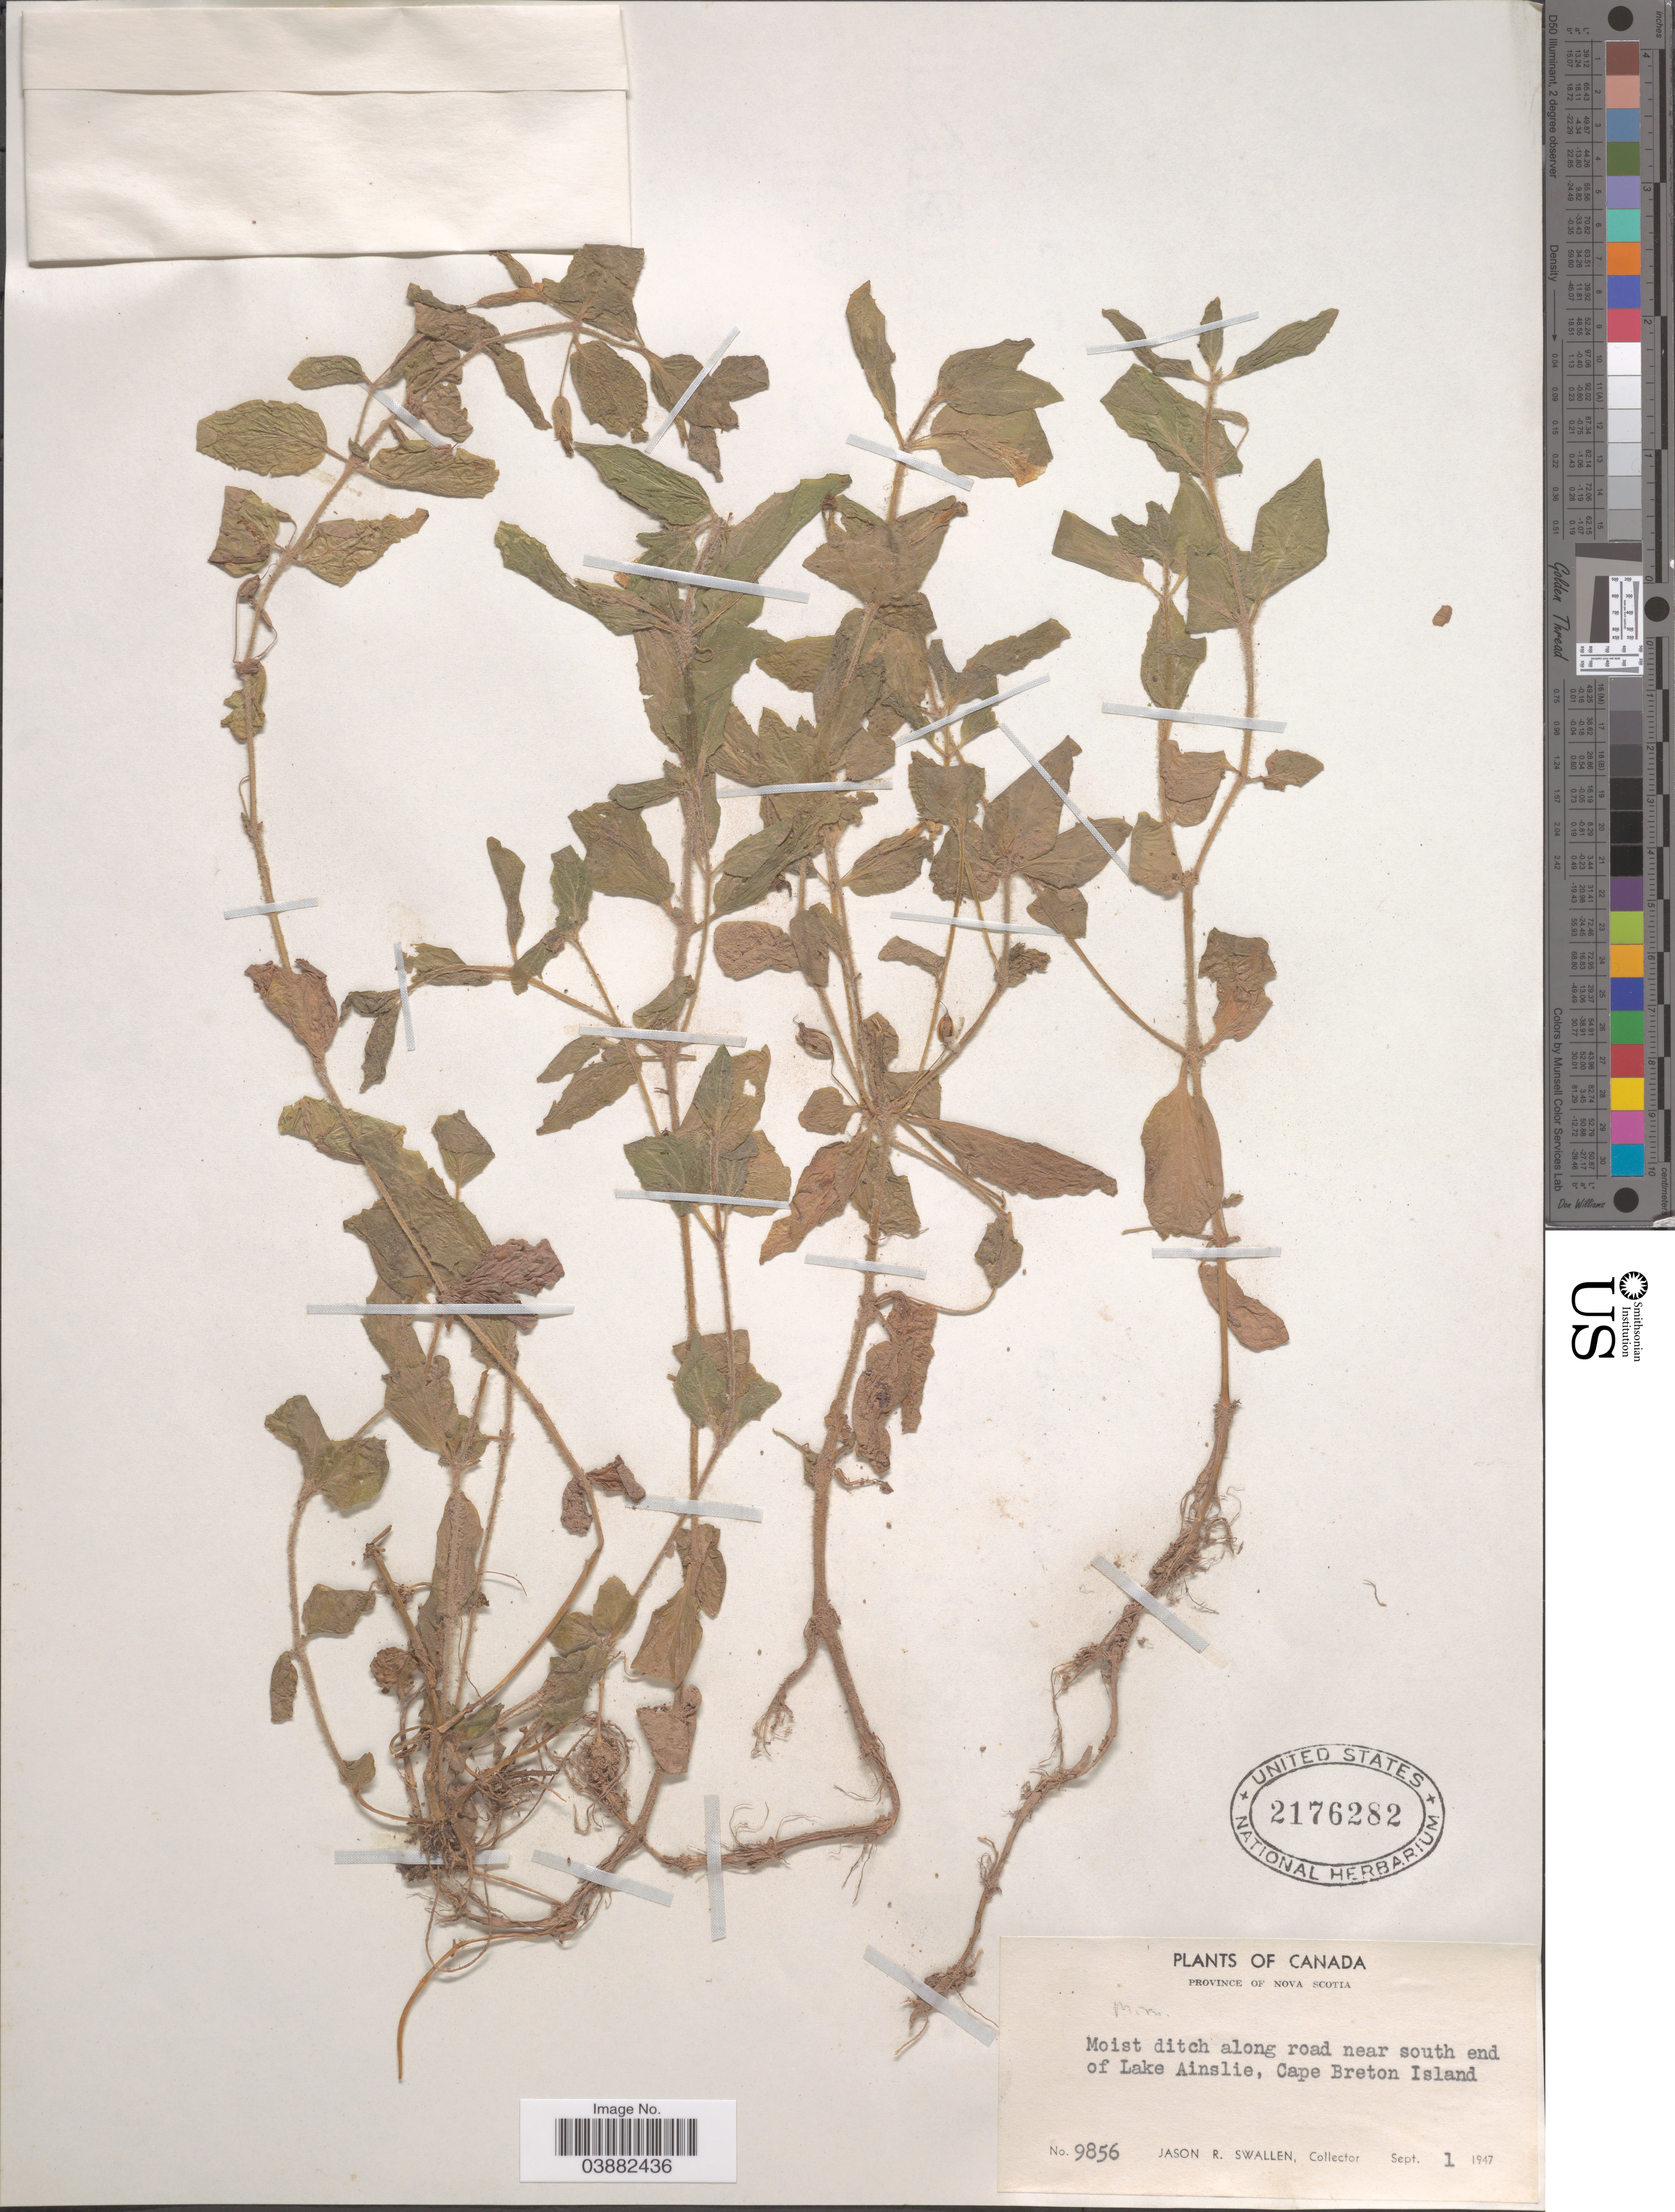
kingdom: Plantae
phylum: Tracheophyta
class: Magnoliopsida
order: Lamiales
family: Phrymaceae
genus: Mimulus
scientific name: Mimulus moschatus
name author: Douglas ex Lindl.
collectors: J. R. Swallen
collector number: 9856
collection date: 1947-09-01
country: Canada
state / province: Nova Scotia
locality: Moist ditch along road near south end of Lake Ainslie, Cape Breton Island.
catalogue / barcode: US 2176282